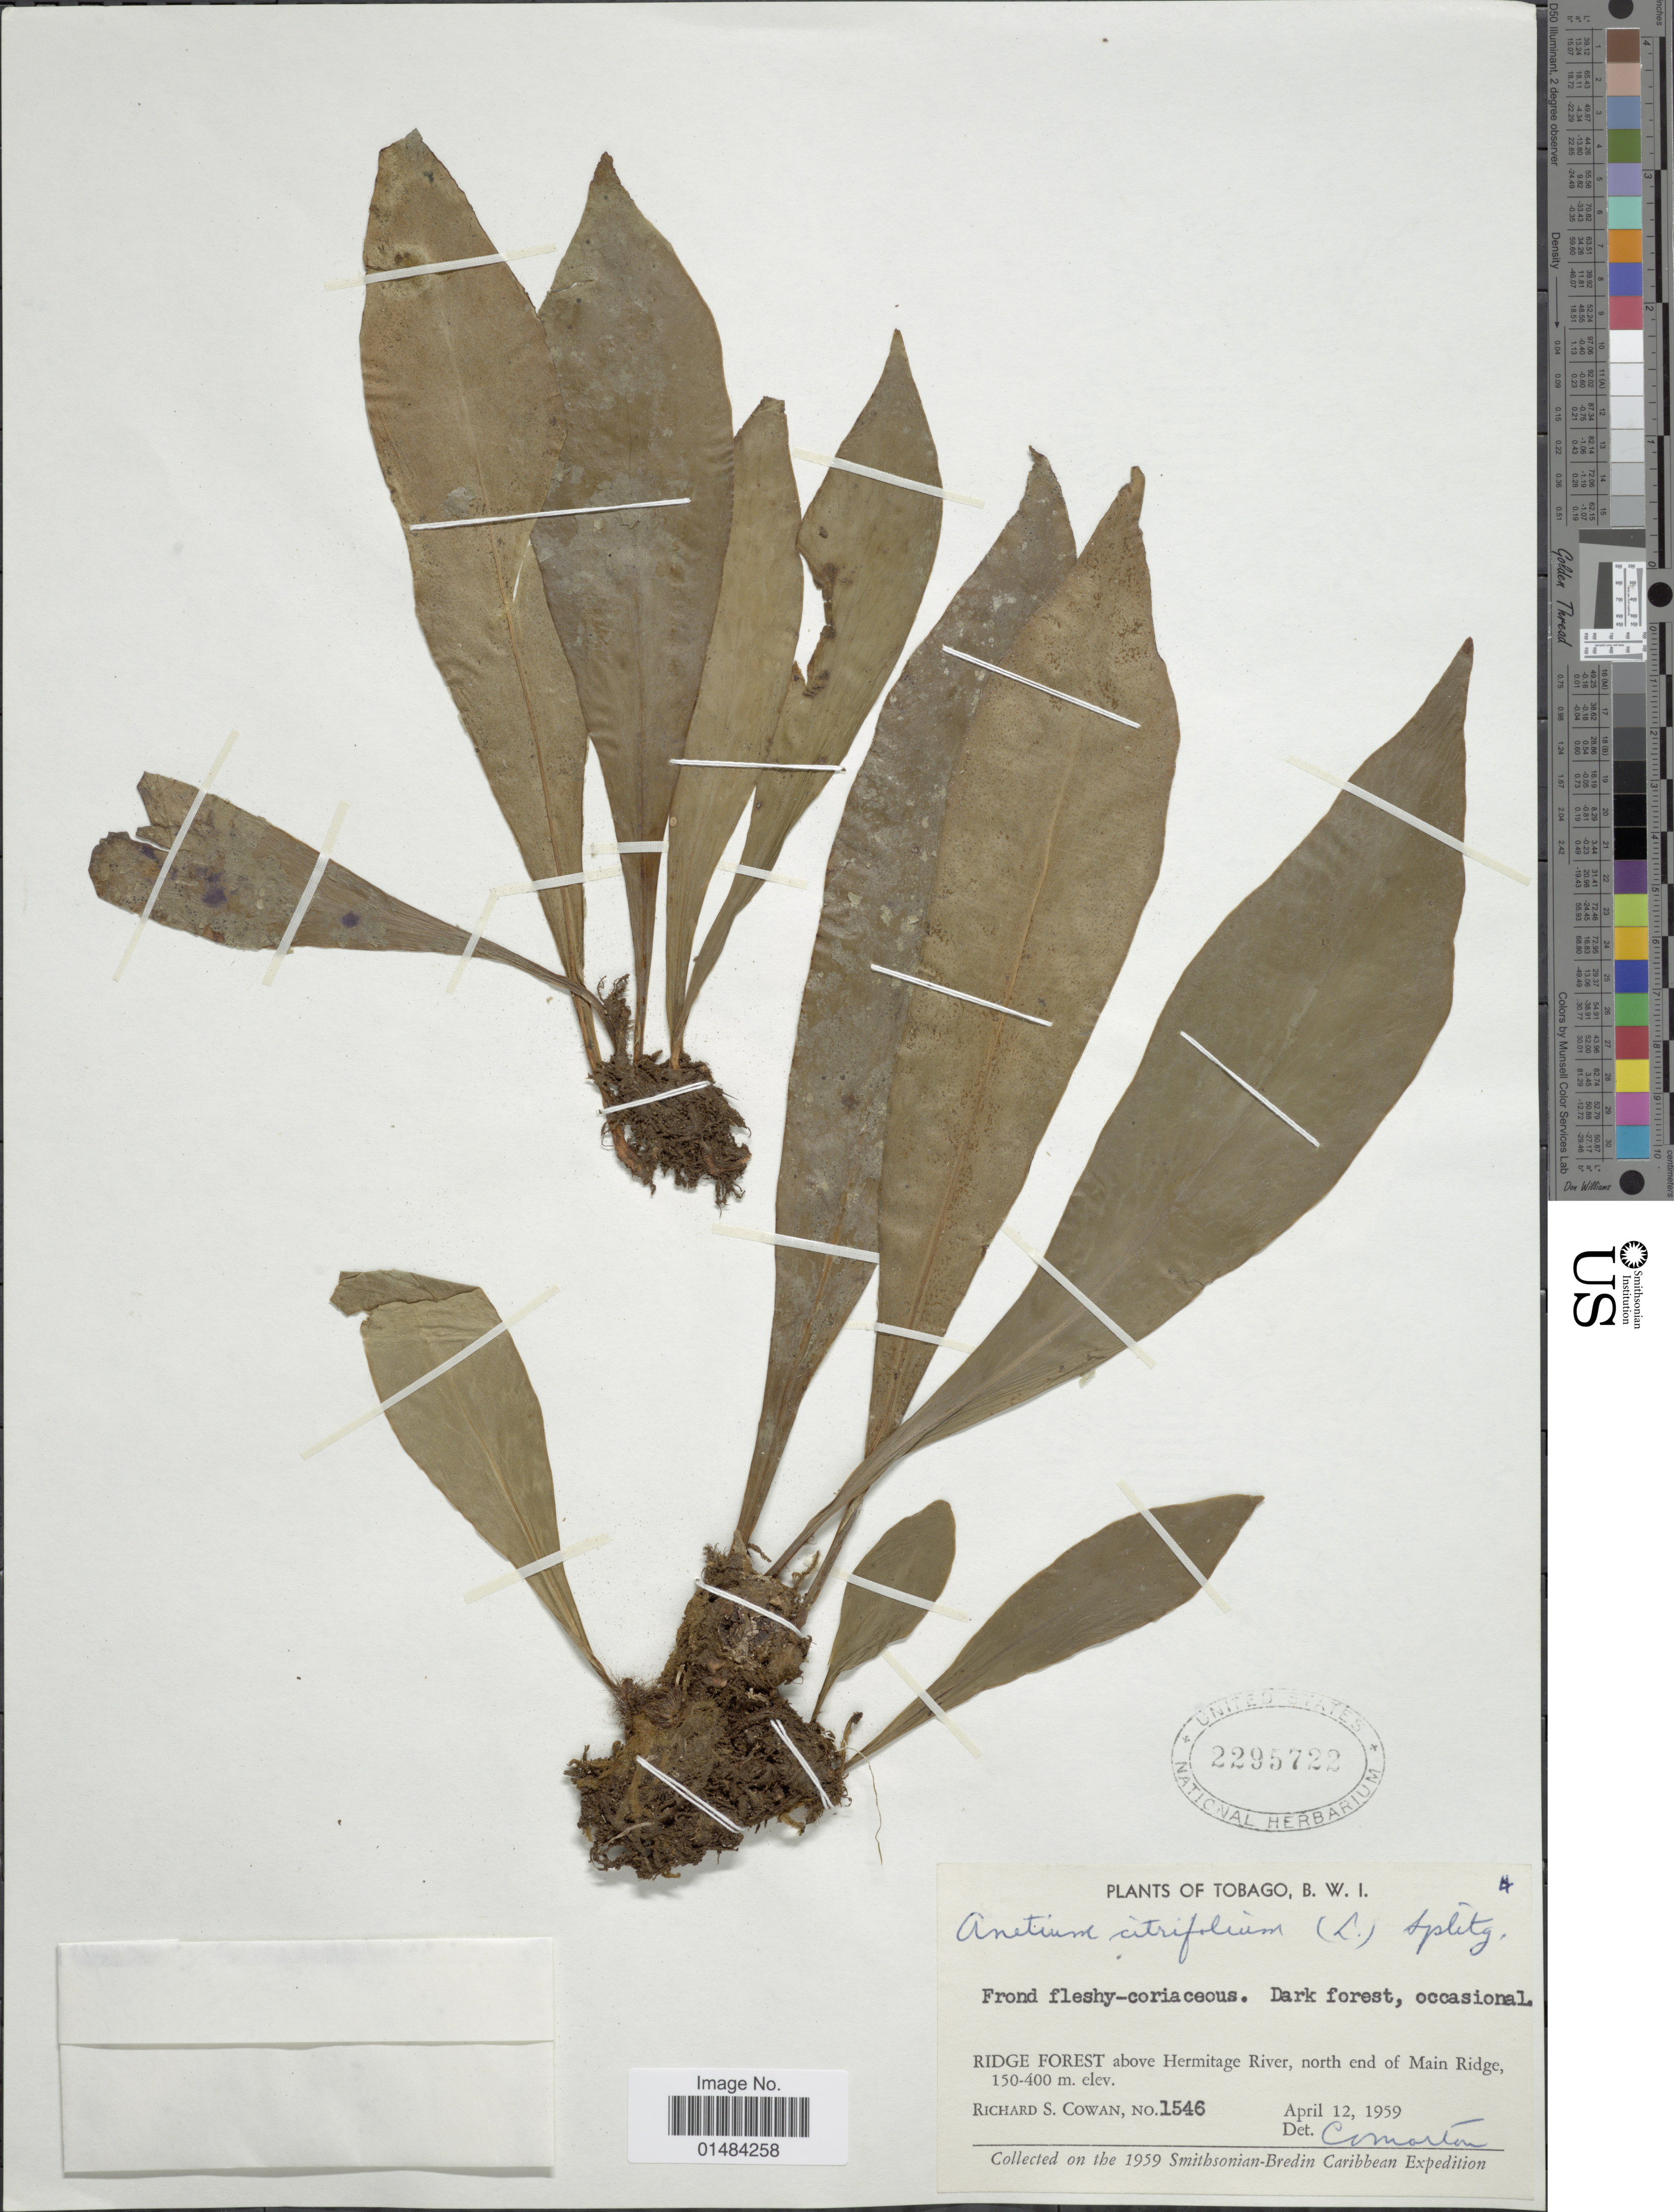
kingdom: Plantae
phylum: Tracheophyta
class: Polypodiopsida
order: Polypodiales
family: Pteridaceae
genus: Anetium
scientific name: Anetium citrifolium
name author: (L.) Splitg.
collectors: R. S. Cowan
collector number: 1546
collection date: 1959-04-12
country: Trinidad and Tobago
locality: Tobago, B. W. I. Ridge Forest above Hermitage River, north end of Main Ridge.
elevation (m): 150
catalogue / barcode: US 2295722